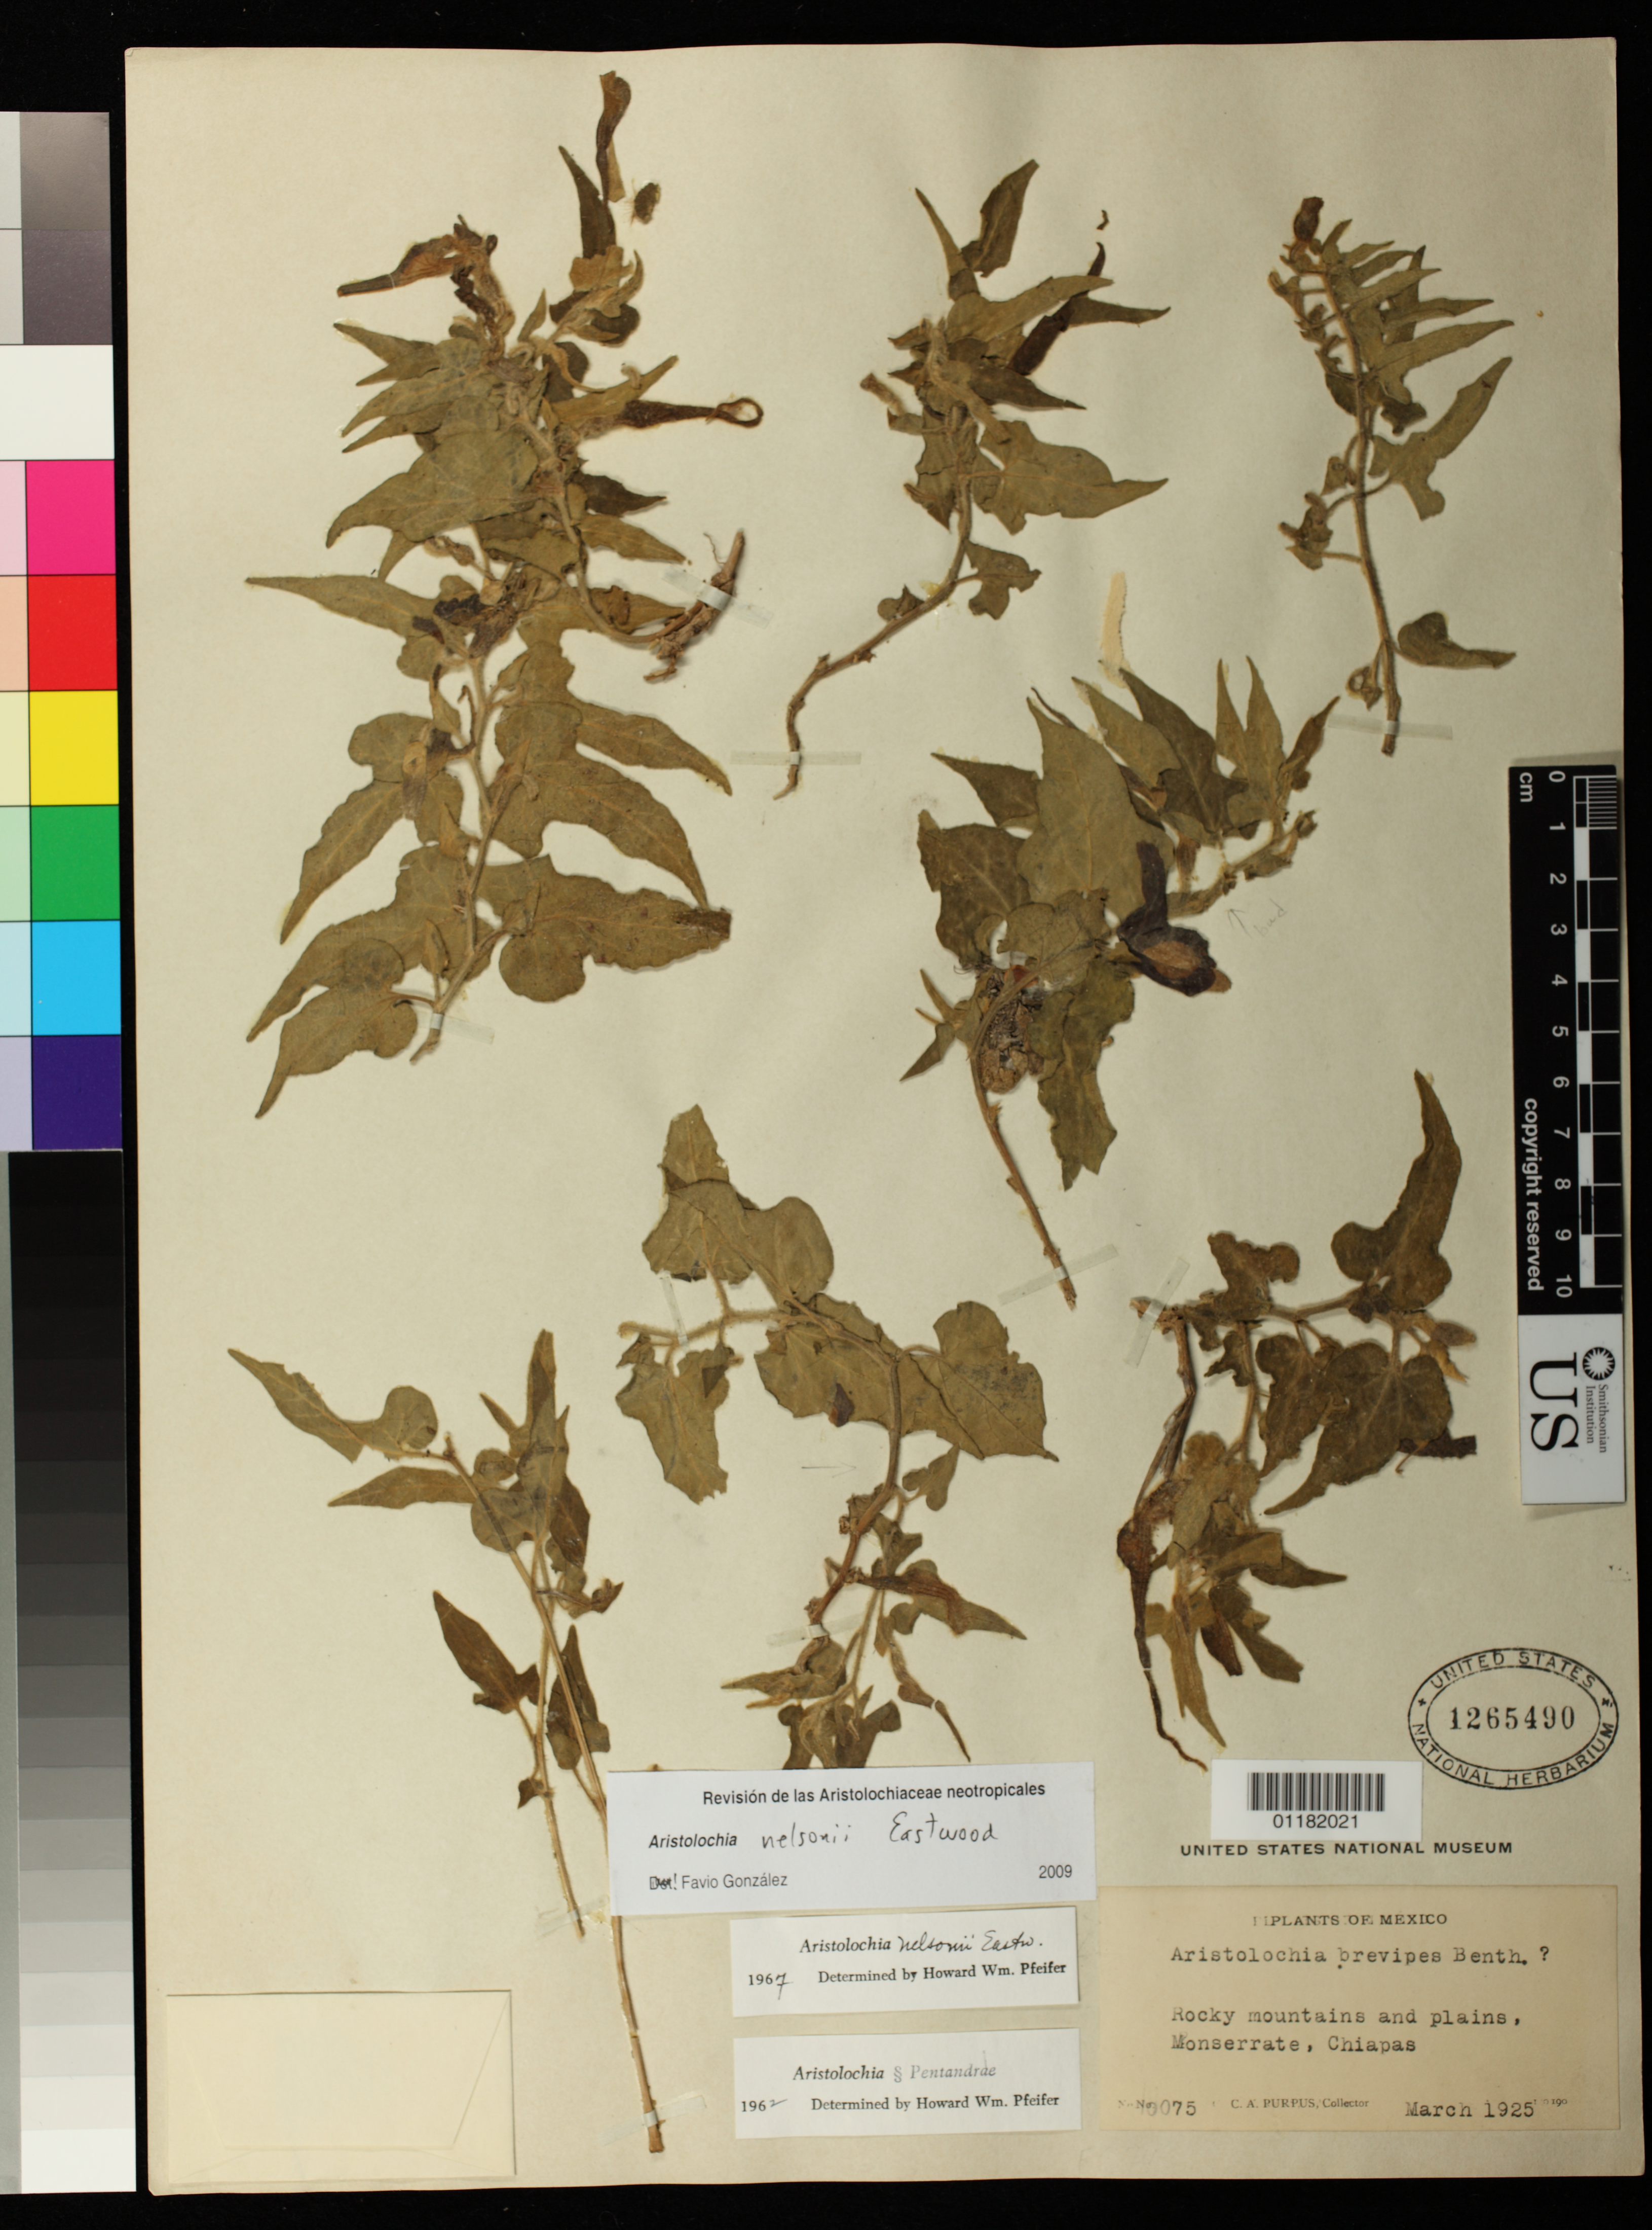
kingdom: Plantae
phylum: Tracheophyta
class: Magnoliopsida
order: Piperales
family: Aristolochiaceae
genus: Aristolochia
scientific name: Aristolochia nelsonii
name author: Eastw.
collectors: C. A. Purpus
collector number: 75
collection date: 1915-03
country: Mexico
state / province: Chiapas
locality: Monserrate, Chiapas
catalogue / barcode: US 1265490